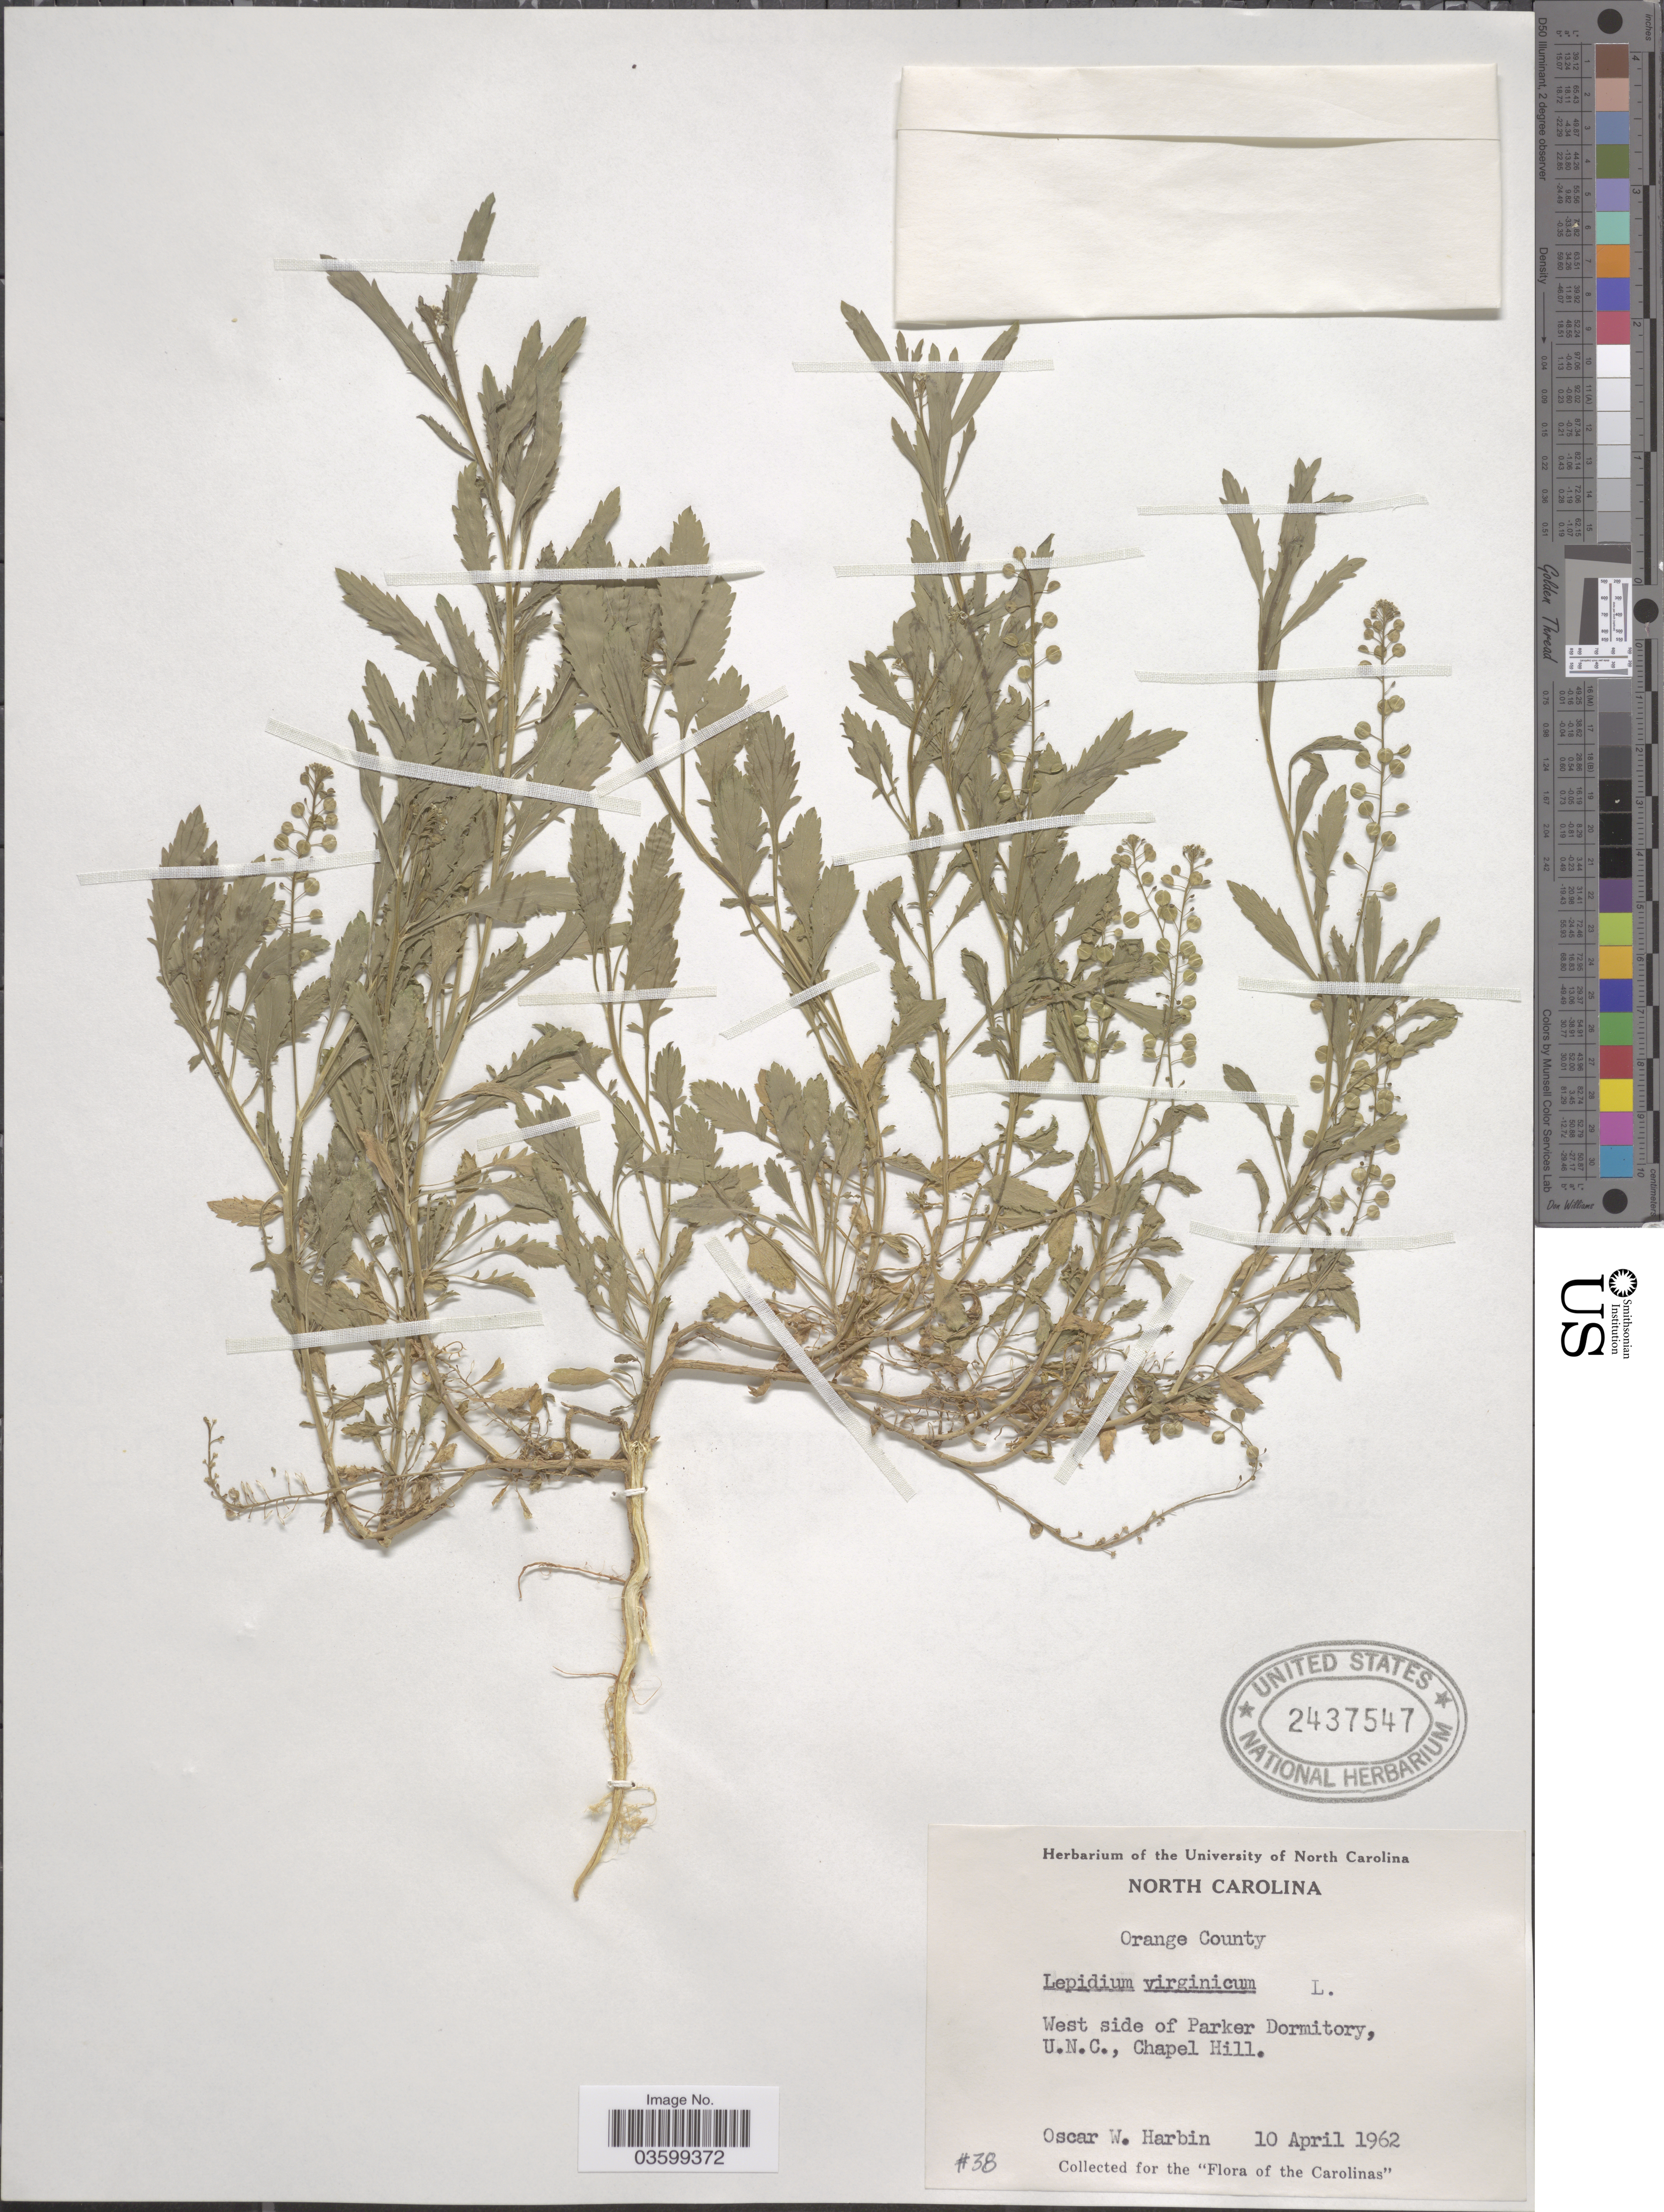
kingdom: Plantae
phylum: Tracheophyta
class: Magnoliopsida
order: Brassicales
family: Brassicaceae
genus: Lepidium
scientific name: Lepidium virginicum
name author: L.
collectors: O. Harbin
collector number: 38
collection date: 1962-04-10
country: United States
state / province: North Carolina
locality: West side of Parker Dormitory, U.N.C., Chapel Hill.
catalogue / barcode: US 2437547